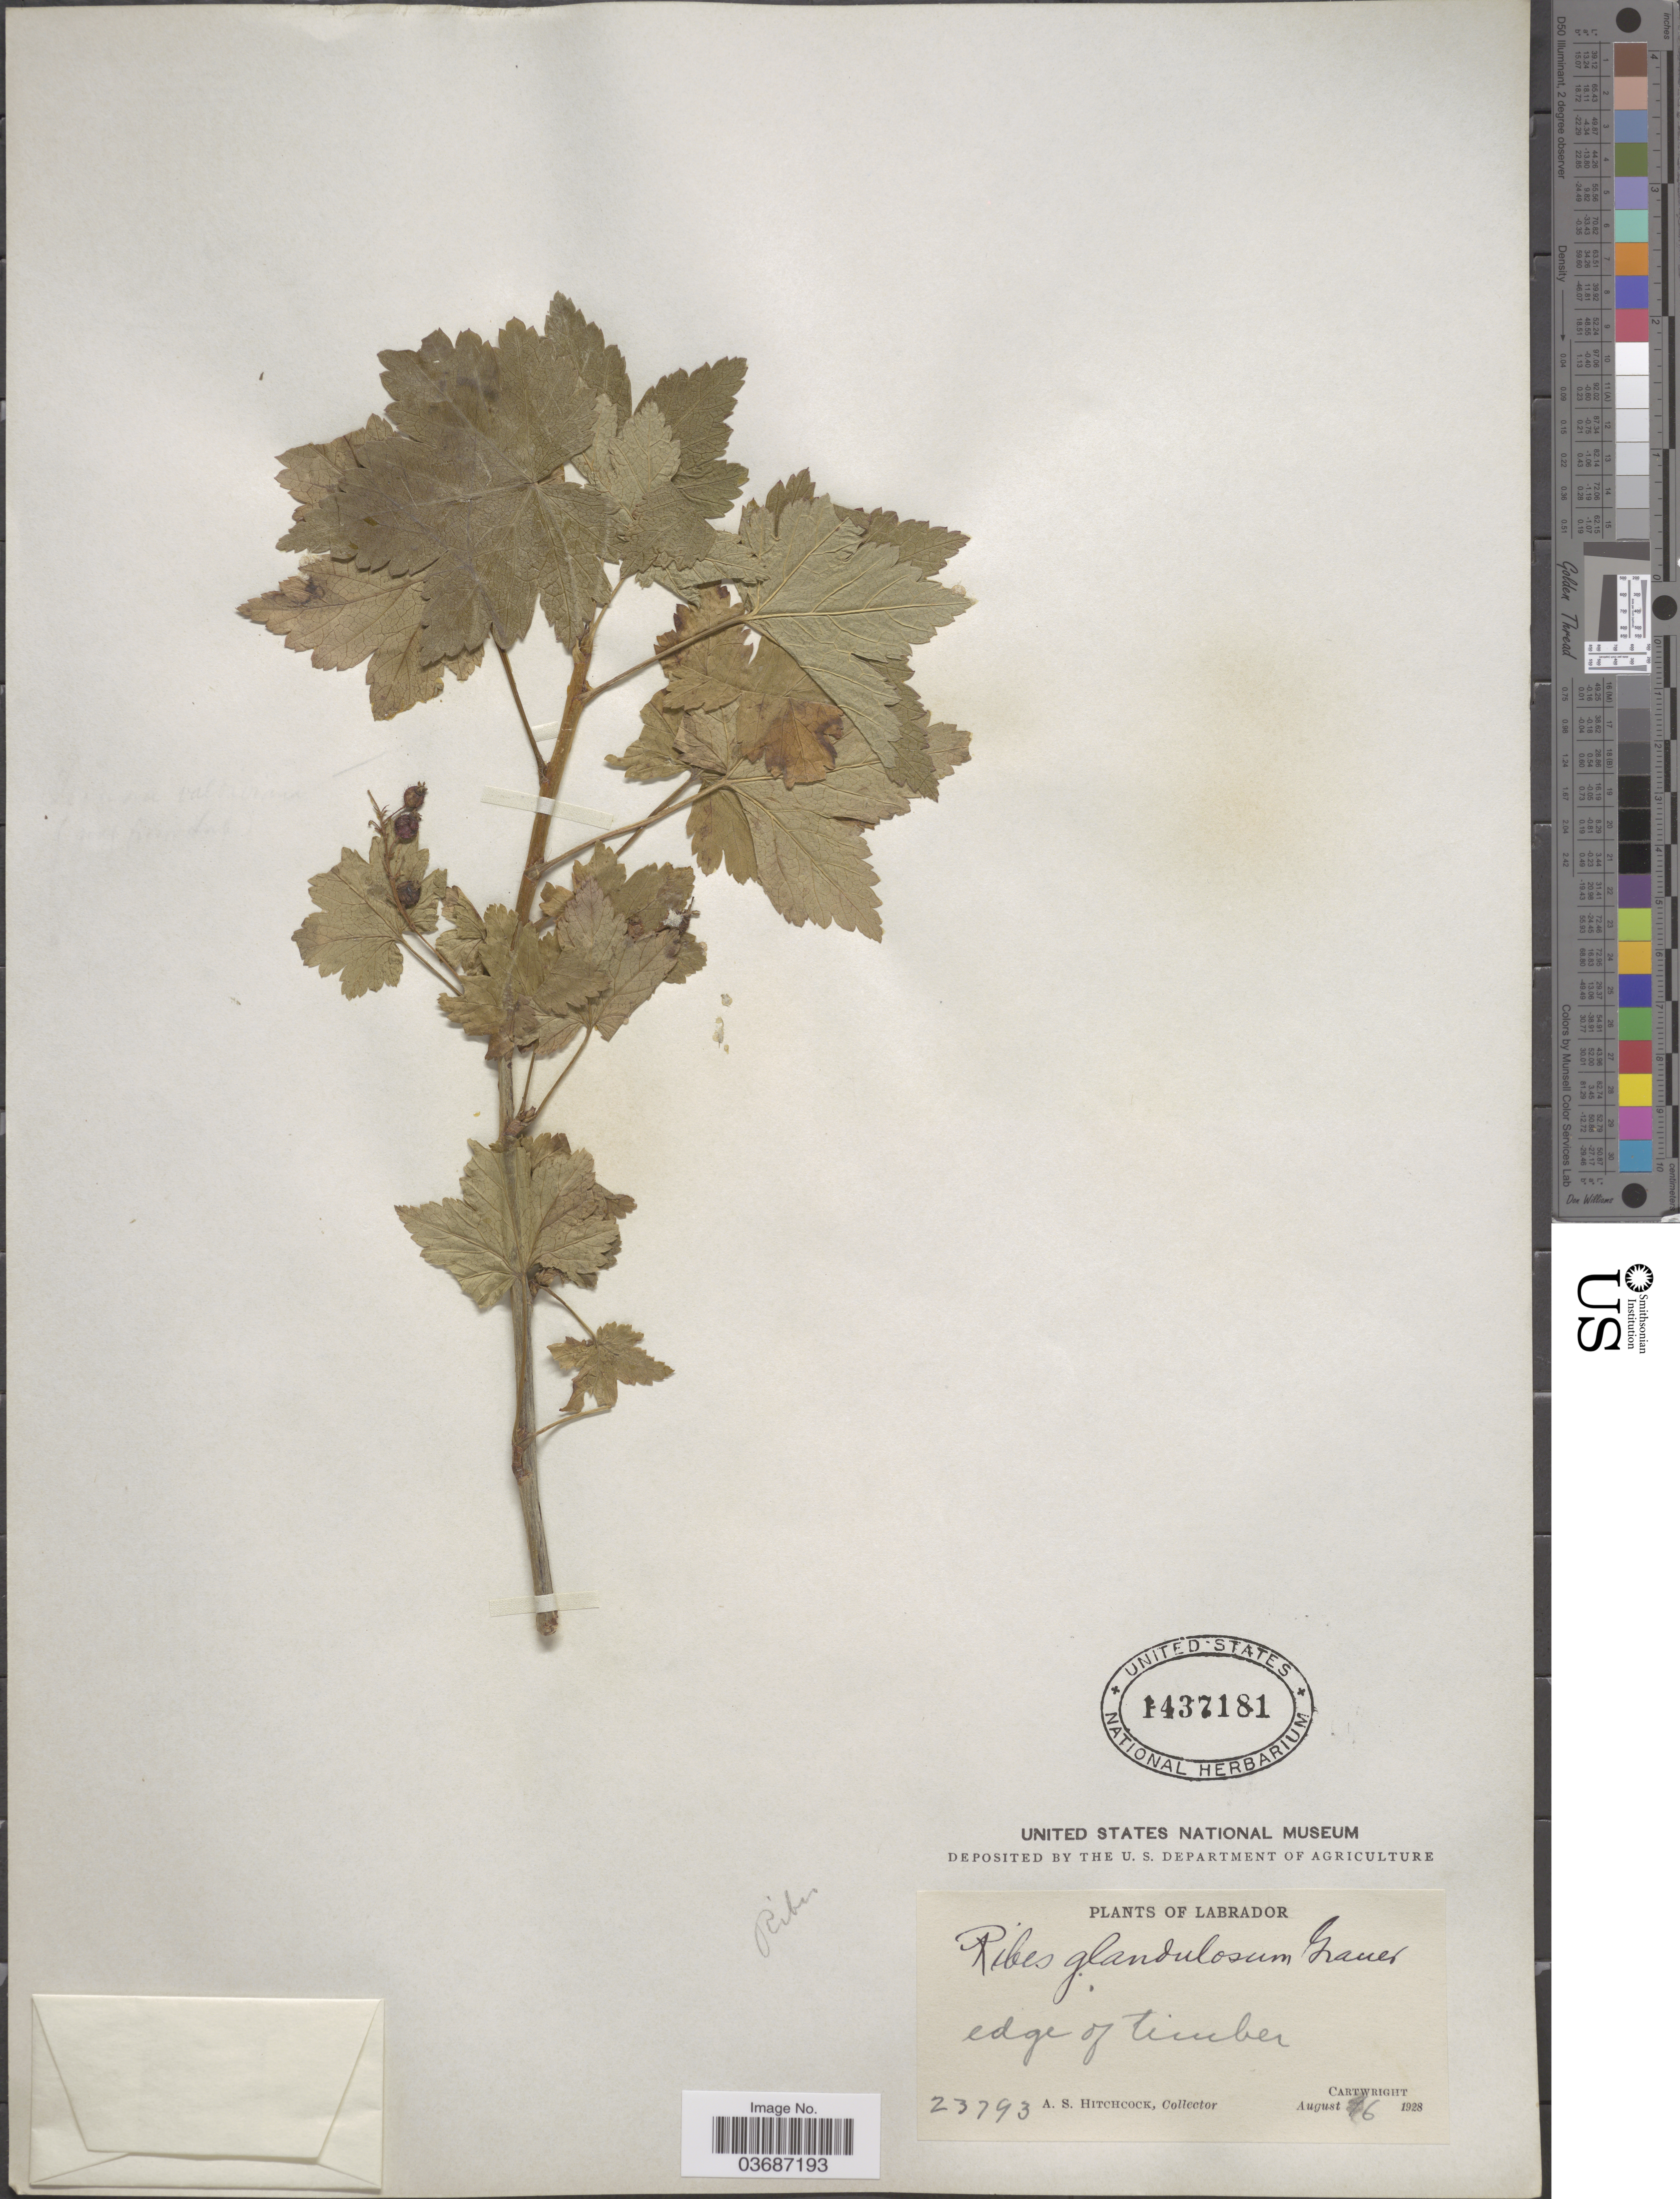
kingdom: Plantae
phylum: Tracheophyta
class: Magnoliopsida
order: Saxifragales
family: Grossulariaceae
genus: Ribes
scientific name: Ribes glandulosum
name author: Ruiz & Pav.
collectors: A. S. Hitchcock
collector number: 23793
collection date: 1928-08-06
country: Canada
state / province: Newfoundland and Labrador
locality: Labrador. Edge of timber. Cartwright.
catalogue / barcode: US 1437181